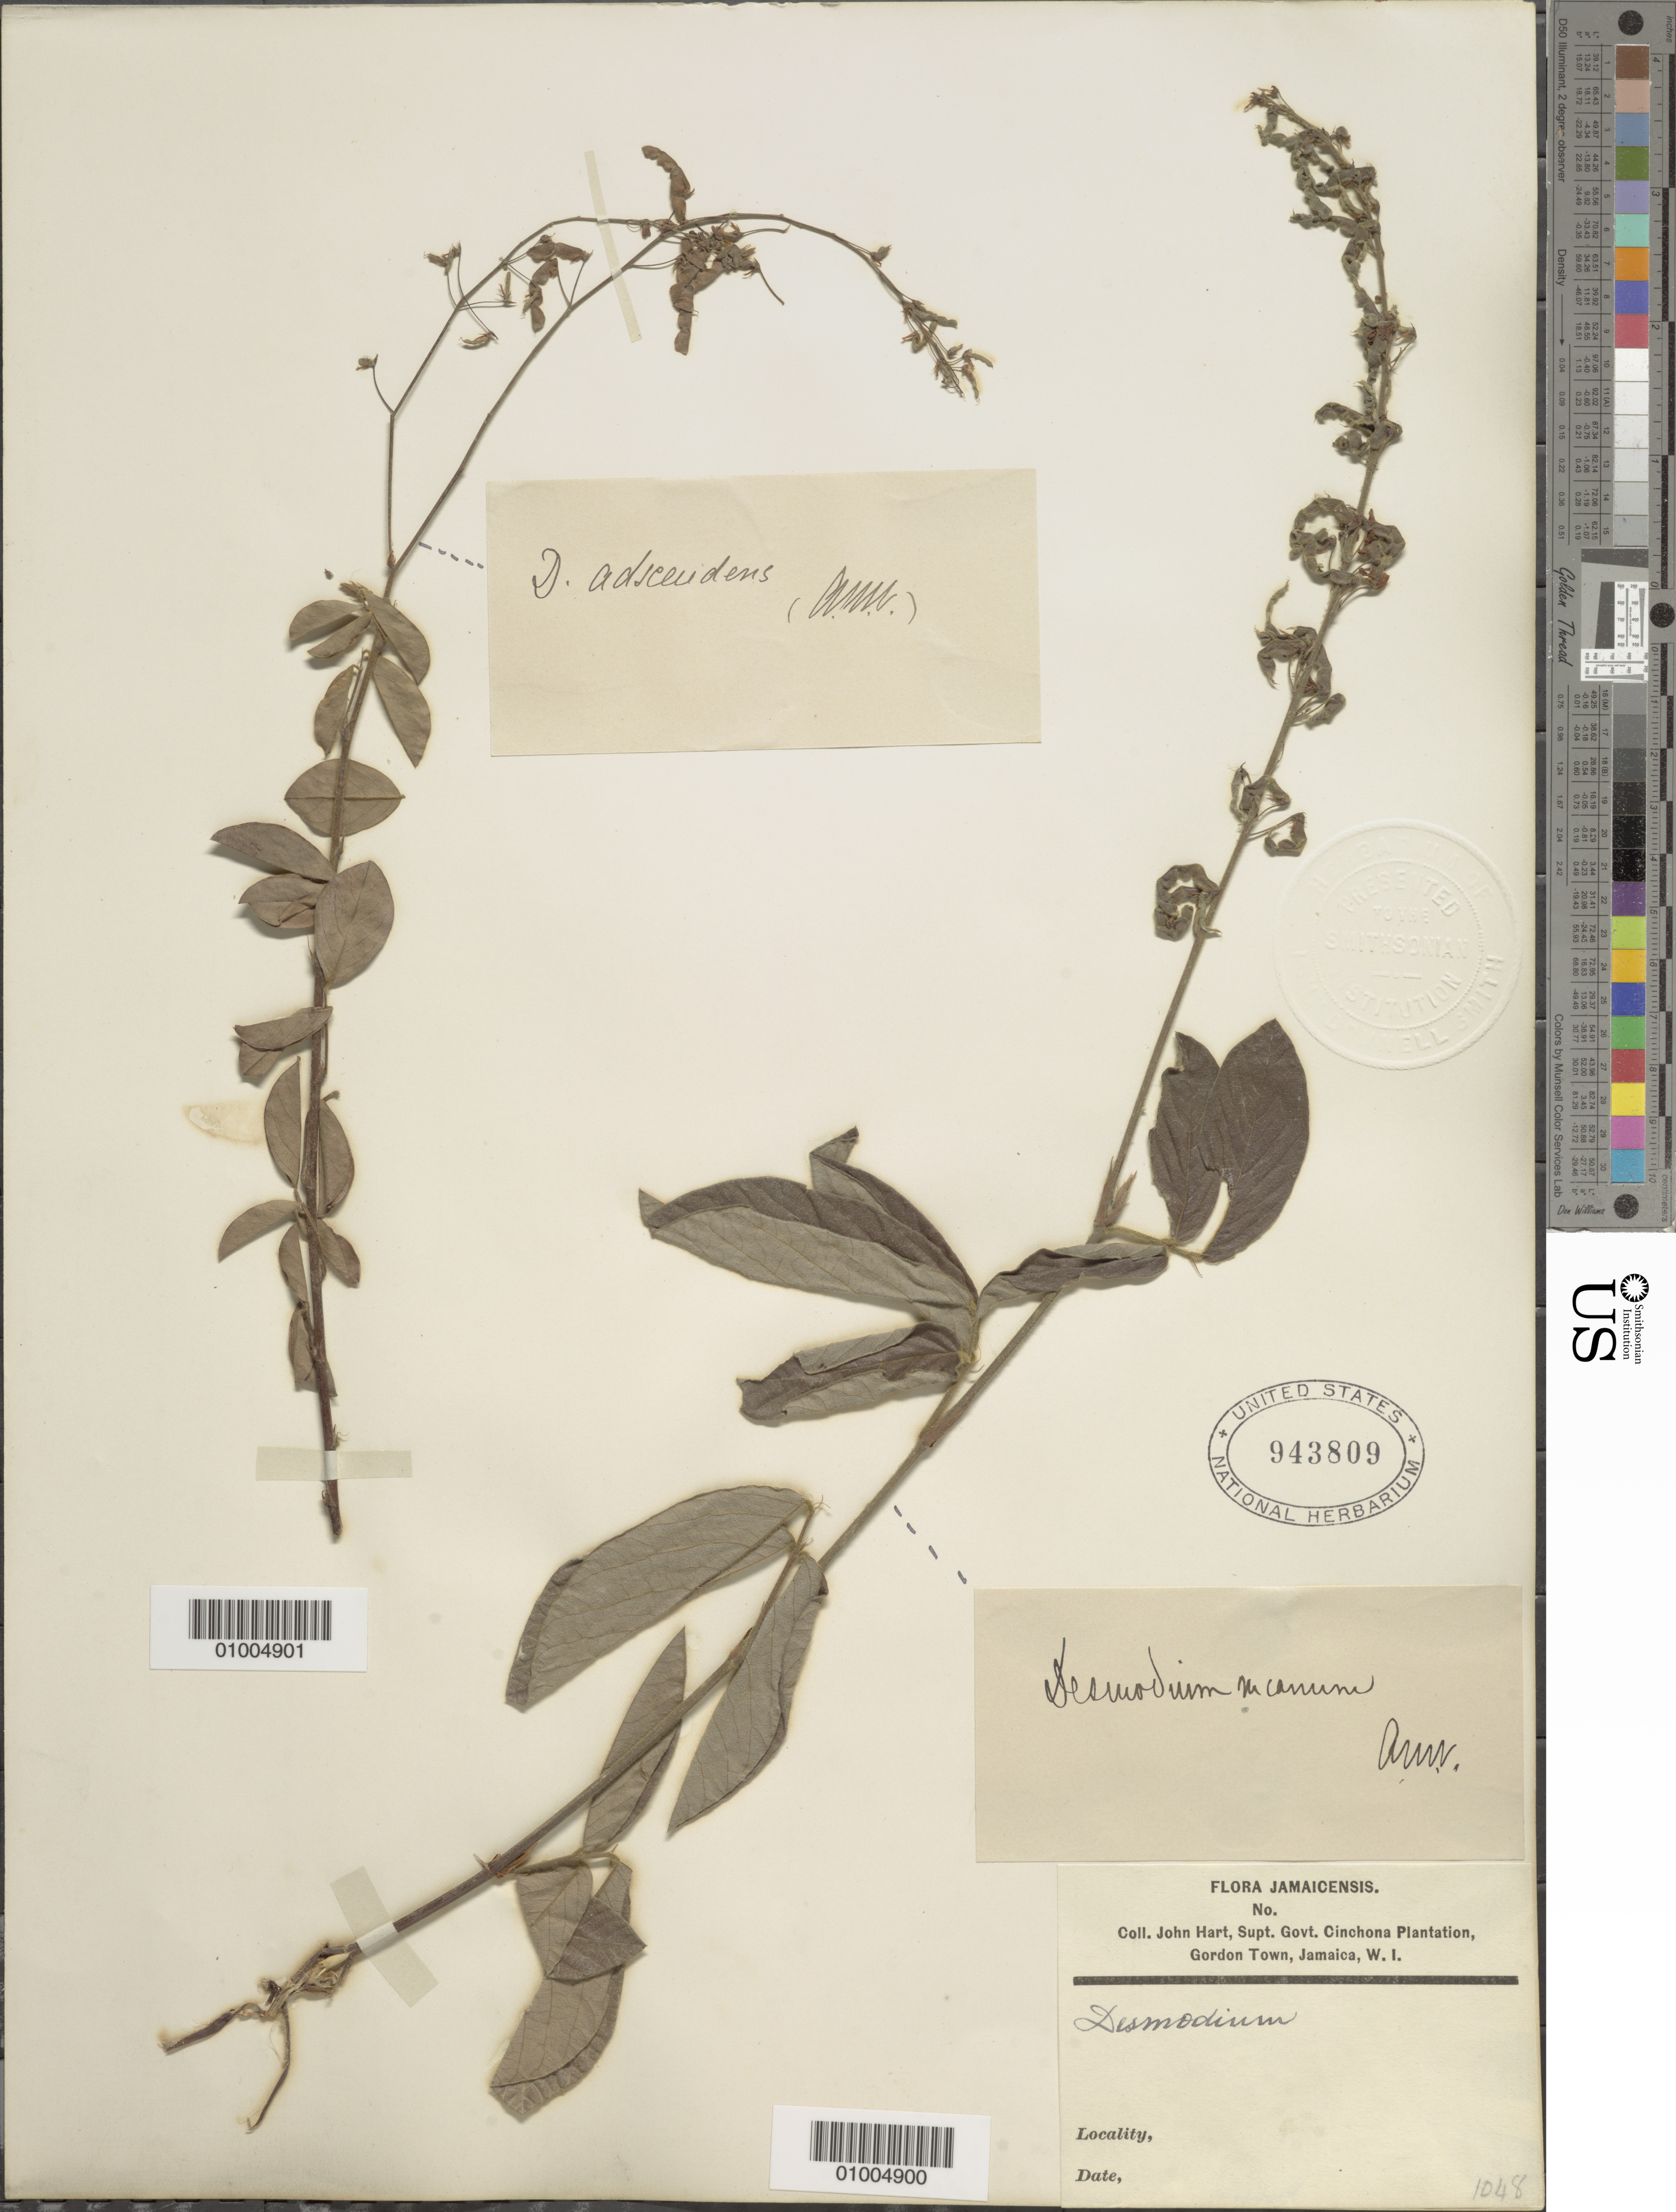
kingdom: Plantae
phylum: Tracheophyta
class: Magnoliopsida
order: Fabales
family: Fabaceae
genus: Desmodium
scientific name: Desmodium incanum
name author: (Sw.) DC.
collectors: J. Hart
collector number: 1048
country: Jamaica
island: Jamaica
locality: Gordon Town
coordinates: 0 N, 0 E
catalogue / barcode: US 943809